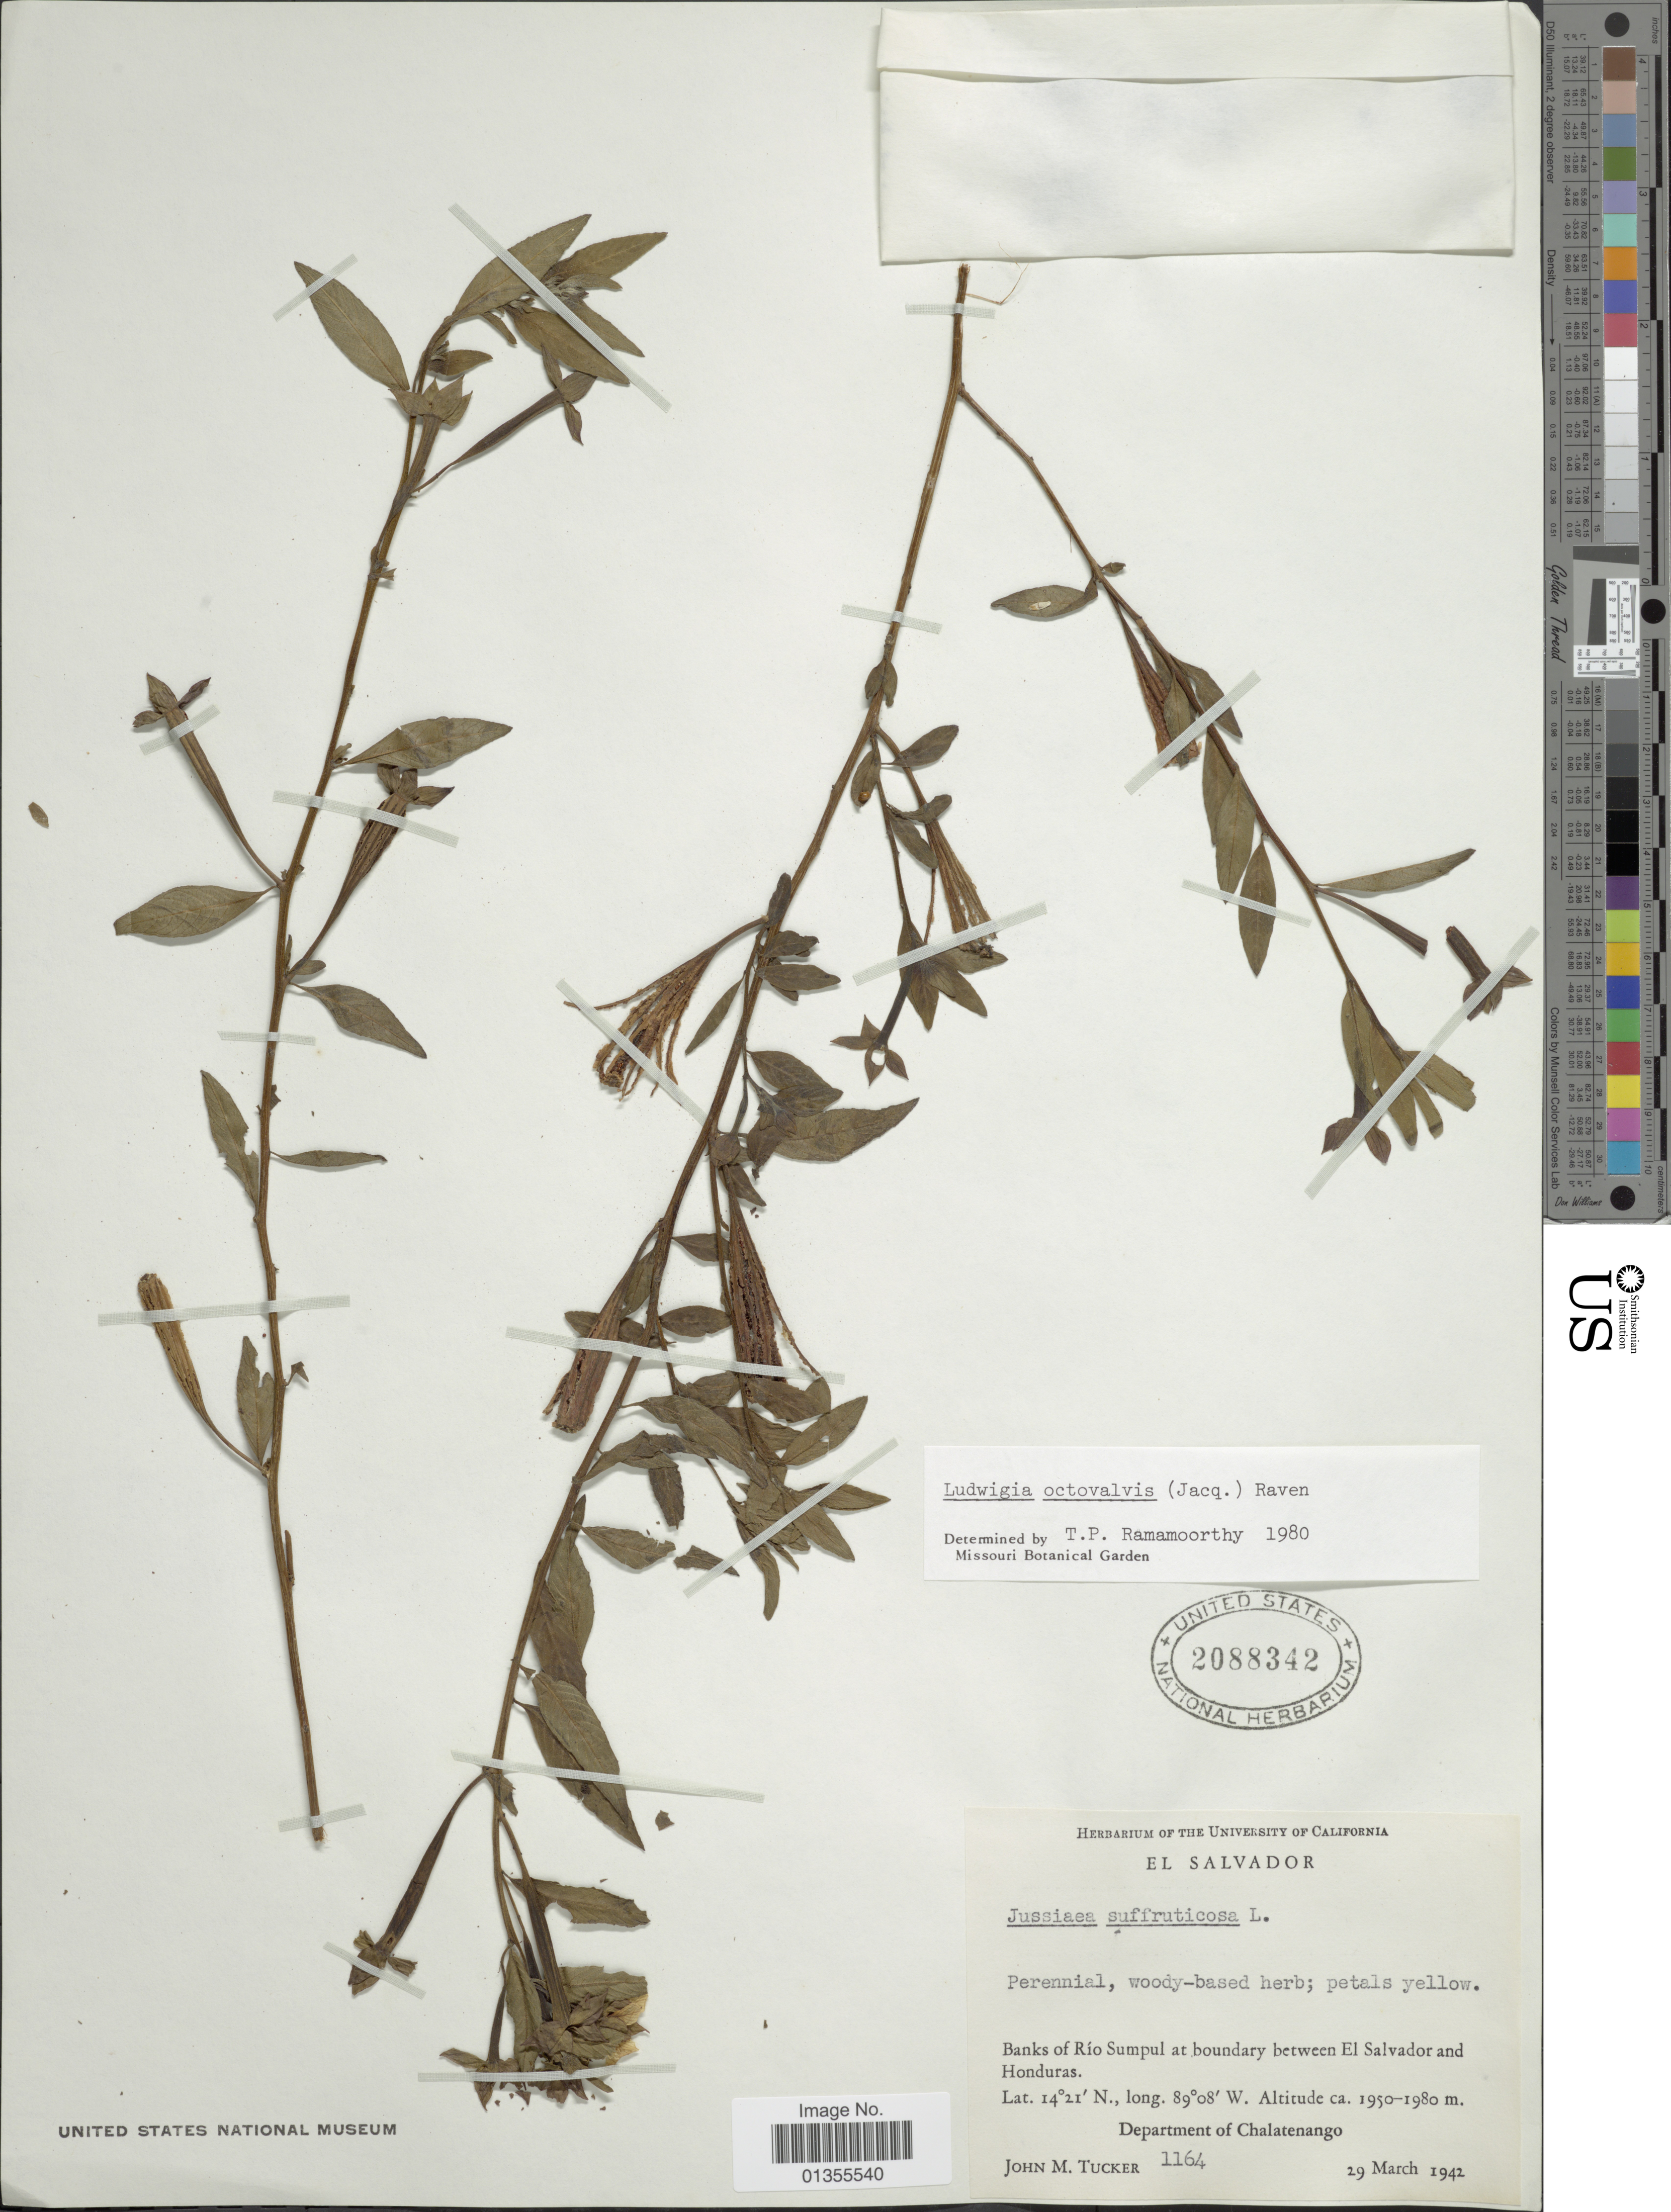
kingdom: Plantae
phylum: Tracheophyta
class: Magnoliopsida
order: Myrtales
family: Onagraceae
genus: Ludwigia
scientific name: Ludwigia octovalvis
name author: (Jacq.) P.H. Raven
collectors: J. M. Tucker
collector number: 1164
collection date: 1942-03-29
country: El Salvador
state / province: Chalatenango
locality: Banks of Río Sumpul at boundary between El Salvador and Honduras. Department of Chalatenango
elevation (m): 1950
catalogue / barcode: US 2088342